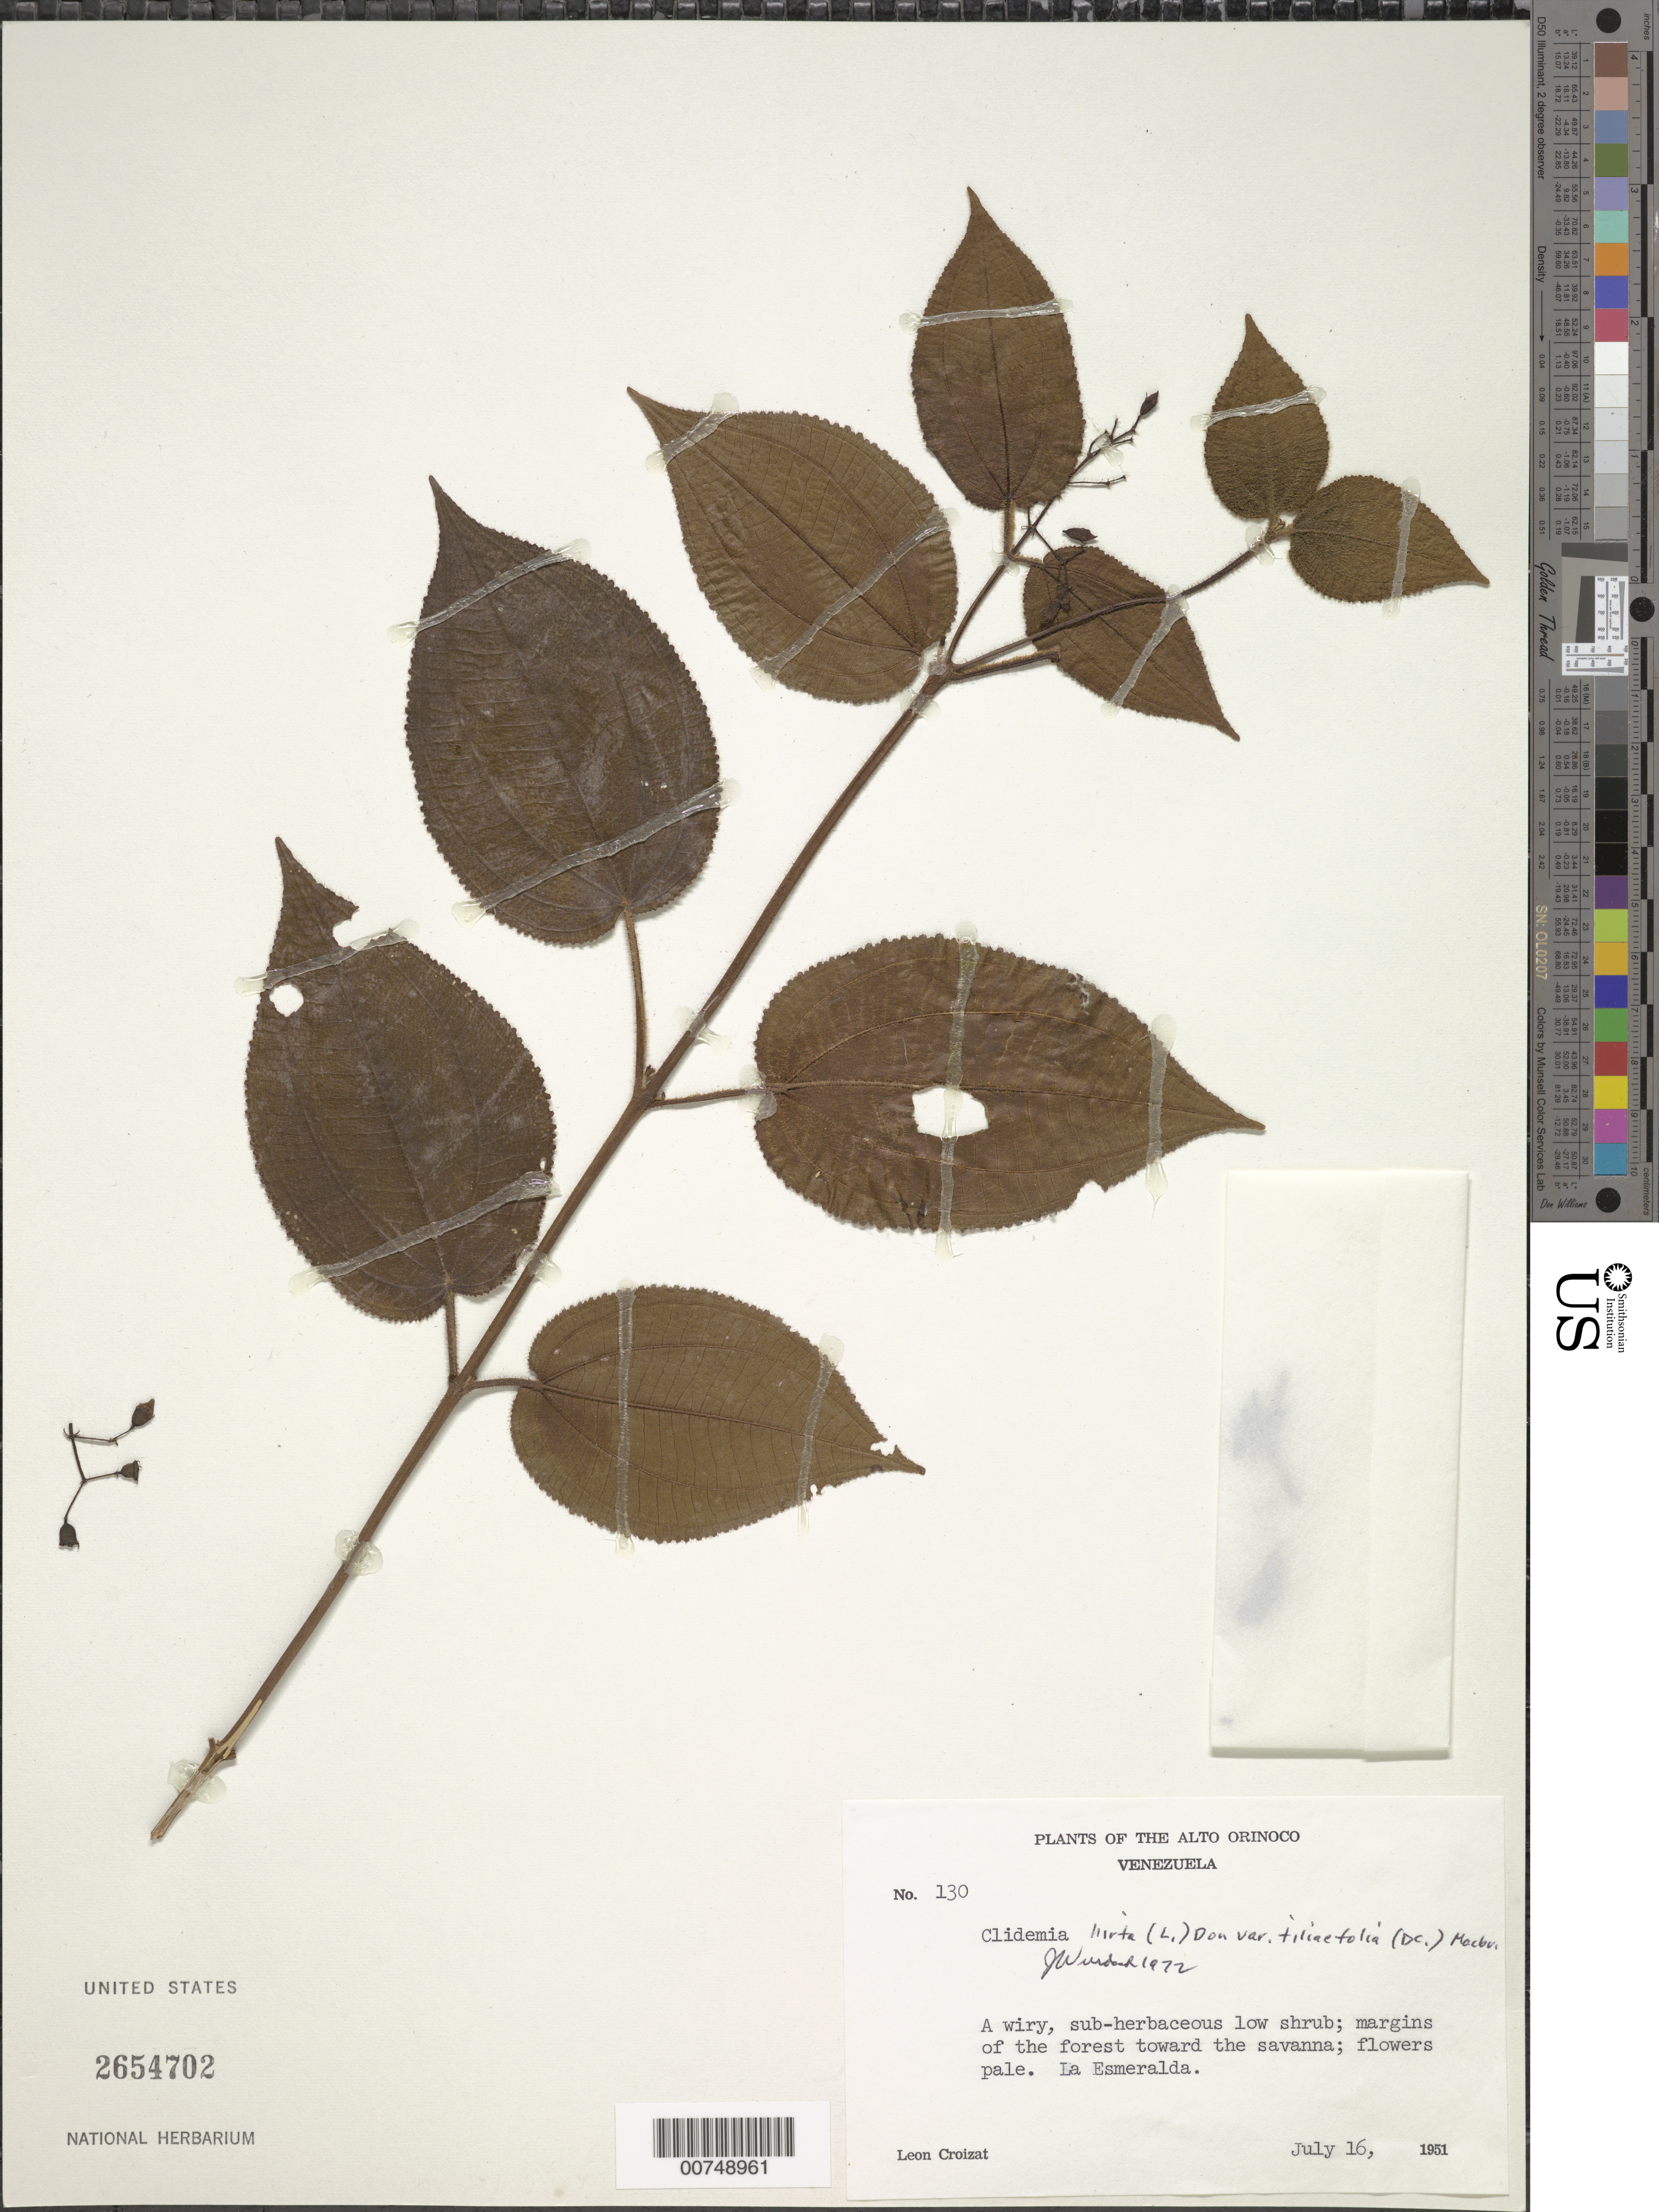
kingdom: Plantae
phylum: Tracheophyta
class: Magnoliopsida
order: Myrtales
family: Melastomataceae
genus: Clidemia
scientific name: Clidemia hirta var. tiliifolia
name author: (DC.) J.F. Macbr.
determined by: Wurdack, John J., (US), US (UNITED STATES)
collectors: L. C. M. Croizat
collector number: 130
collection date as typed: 16-Jul-51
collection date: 1951-07-16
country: Venezuela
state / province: Amazonas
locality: La Esmeralda, Río Orinoco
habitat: Margins of the forest toward the savanna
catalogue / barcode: US 2654702